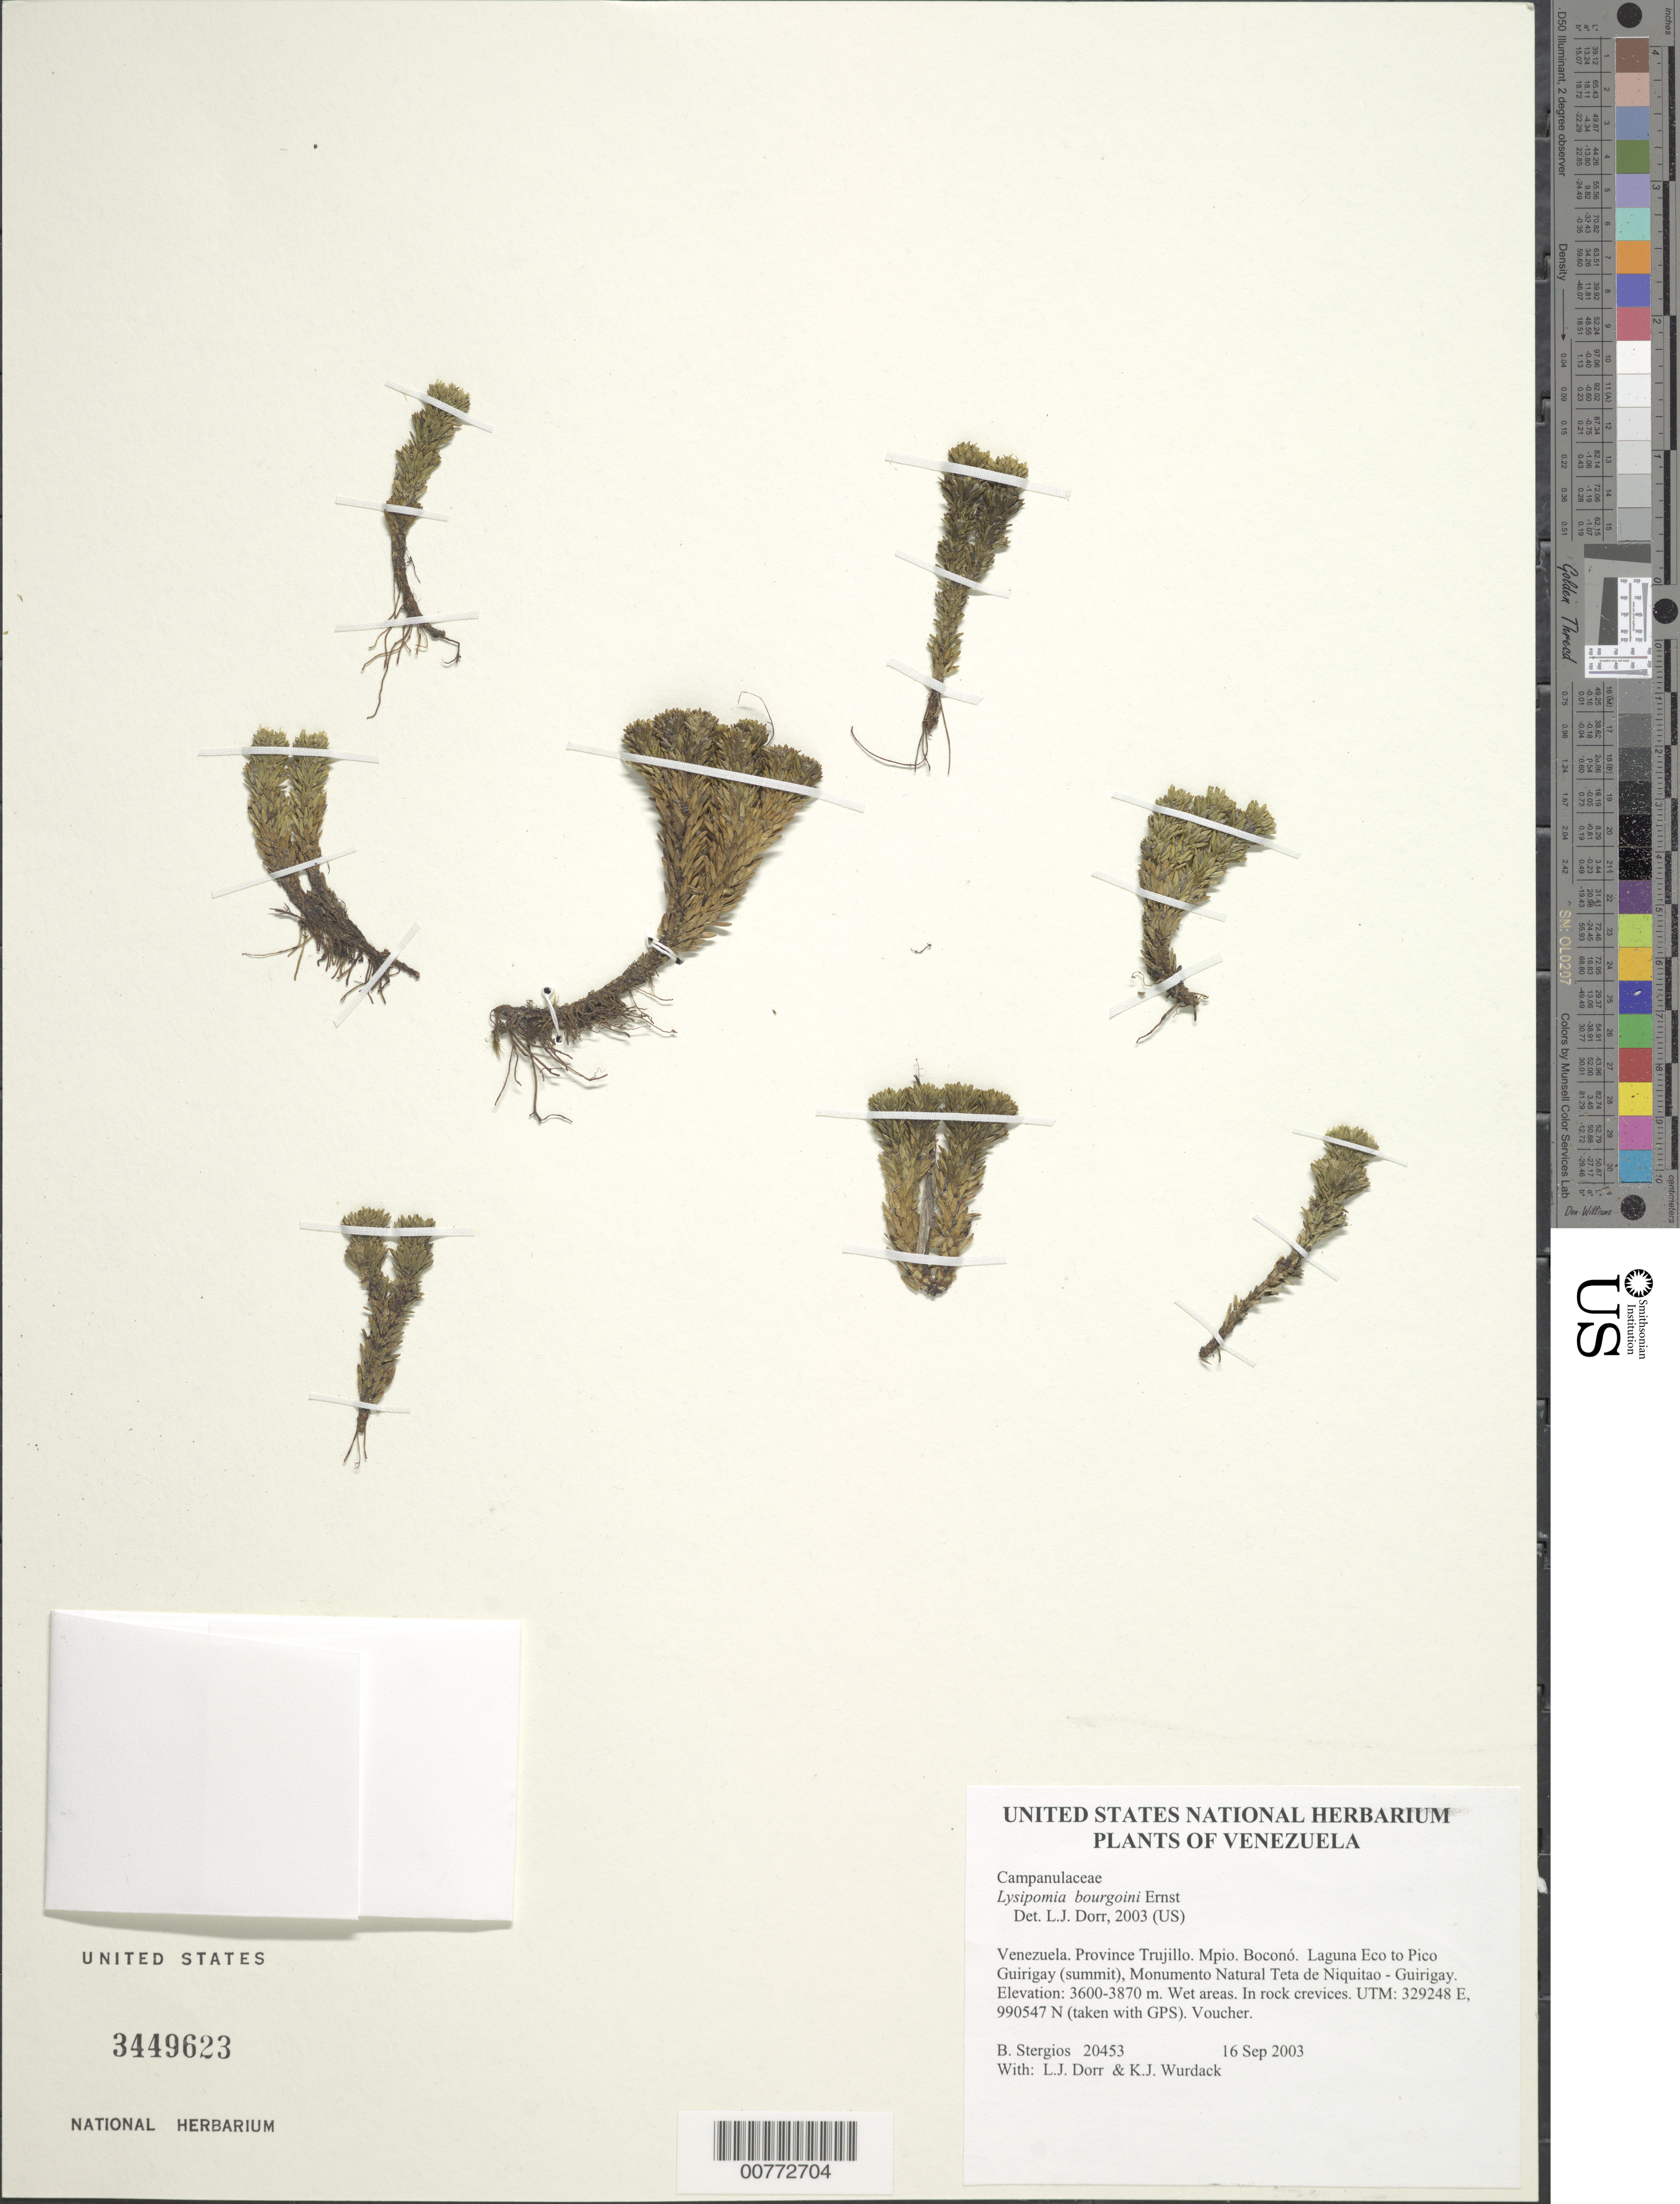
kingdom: Plantae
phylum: Tracheophyta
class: Magnoliopsida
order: Asterales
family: Campanulaceae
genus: Lysipomia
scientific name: Lysipomia bourgoinii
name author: Ernst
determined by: Dorr, L. J., (BOT), Smithsonian Institution - National Museum of Natural History (UNITED STATES)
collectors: B. G. Stergios, L. J. Dorr & K. Wurdack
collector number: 20453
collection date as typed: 16 Sep 2003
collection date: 2003-09-16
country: Venezuela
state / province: Trujillo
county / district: Boconó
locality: Laguna Eco to Pico Guirigay (summit), Monumento Natural Teta de Niquitao - Guirigay.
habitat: Wet areas.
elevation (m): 3600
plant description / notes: MO, NY, PORT, US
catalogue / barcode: US 3449623